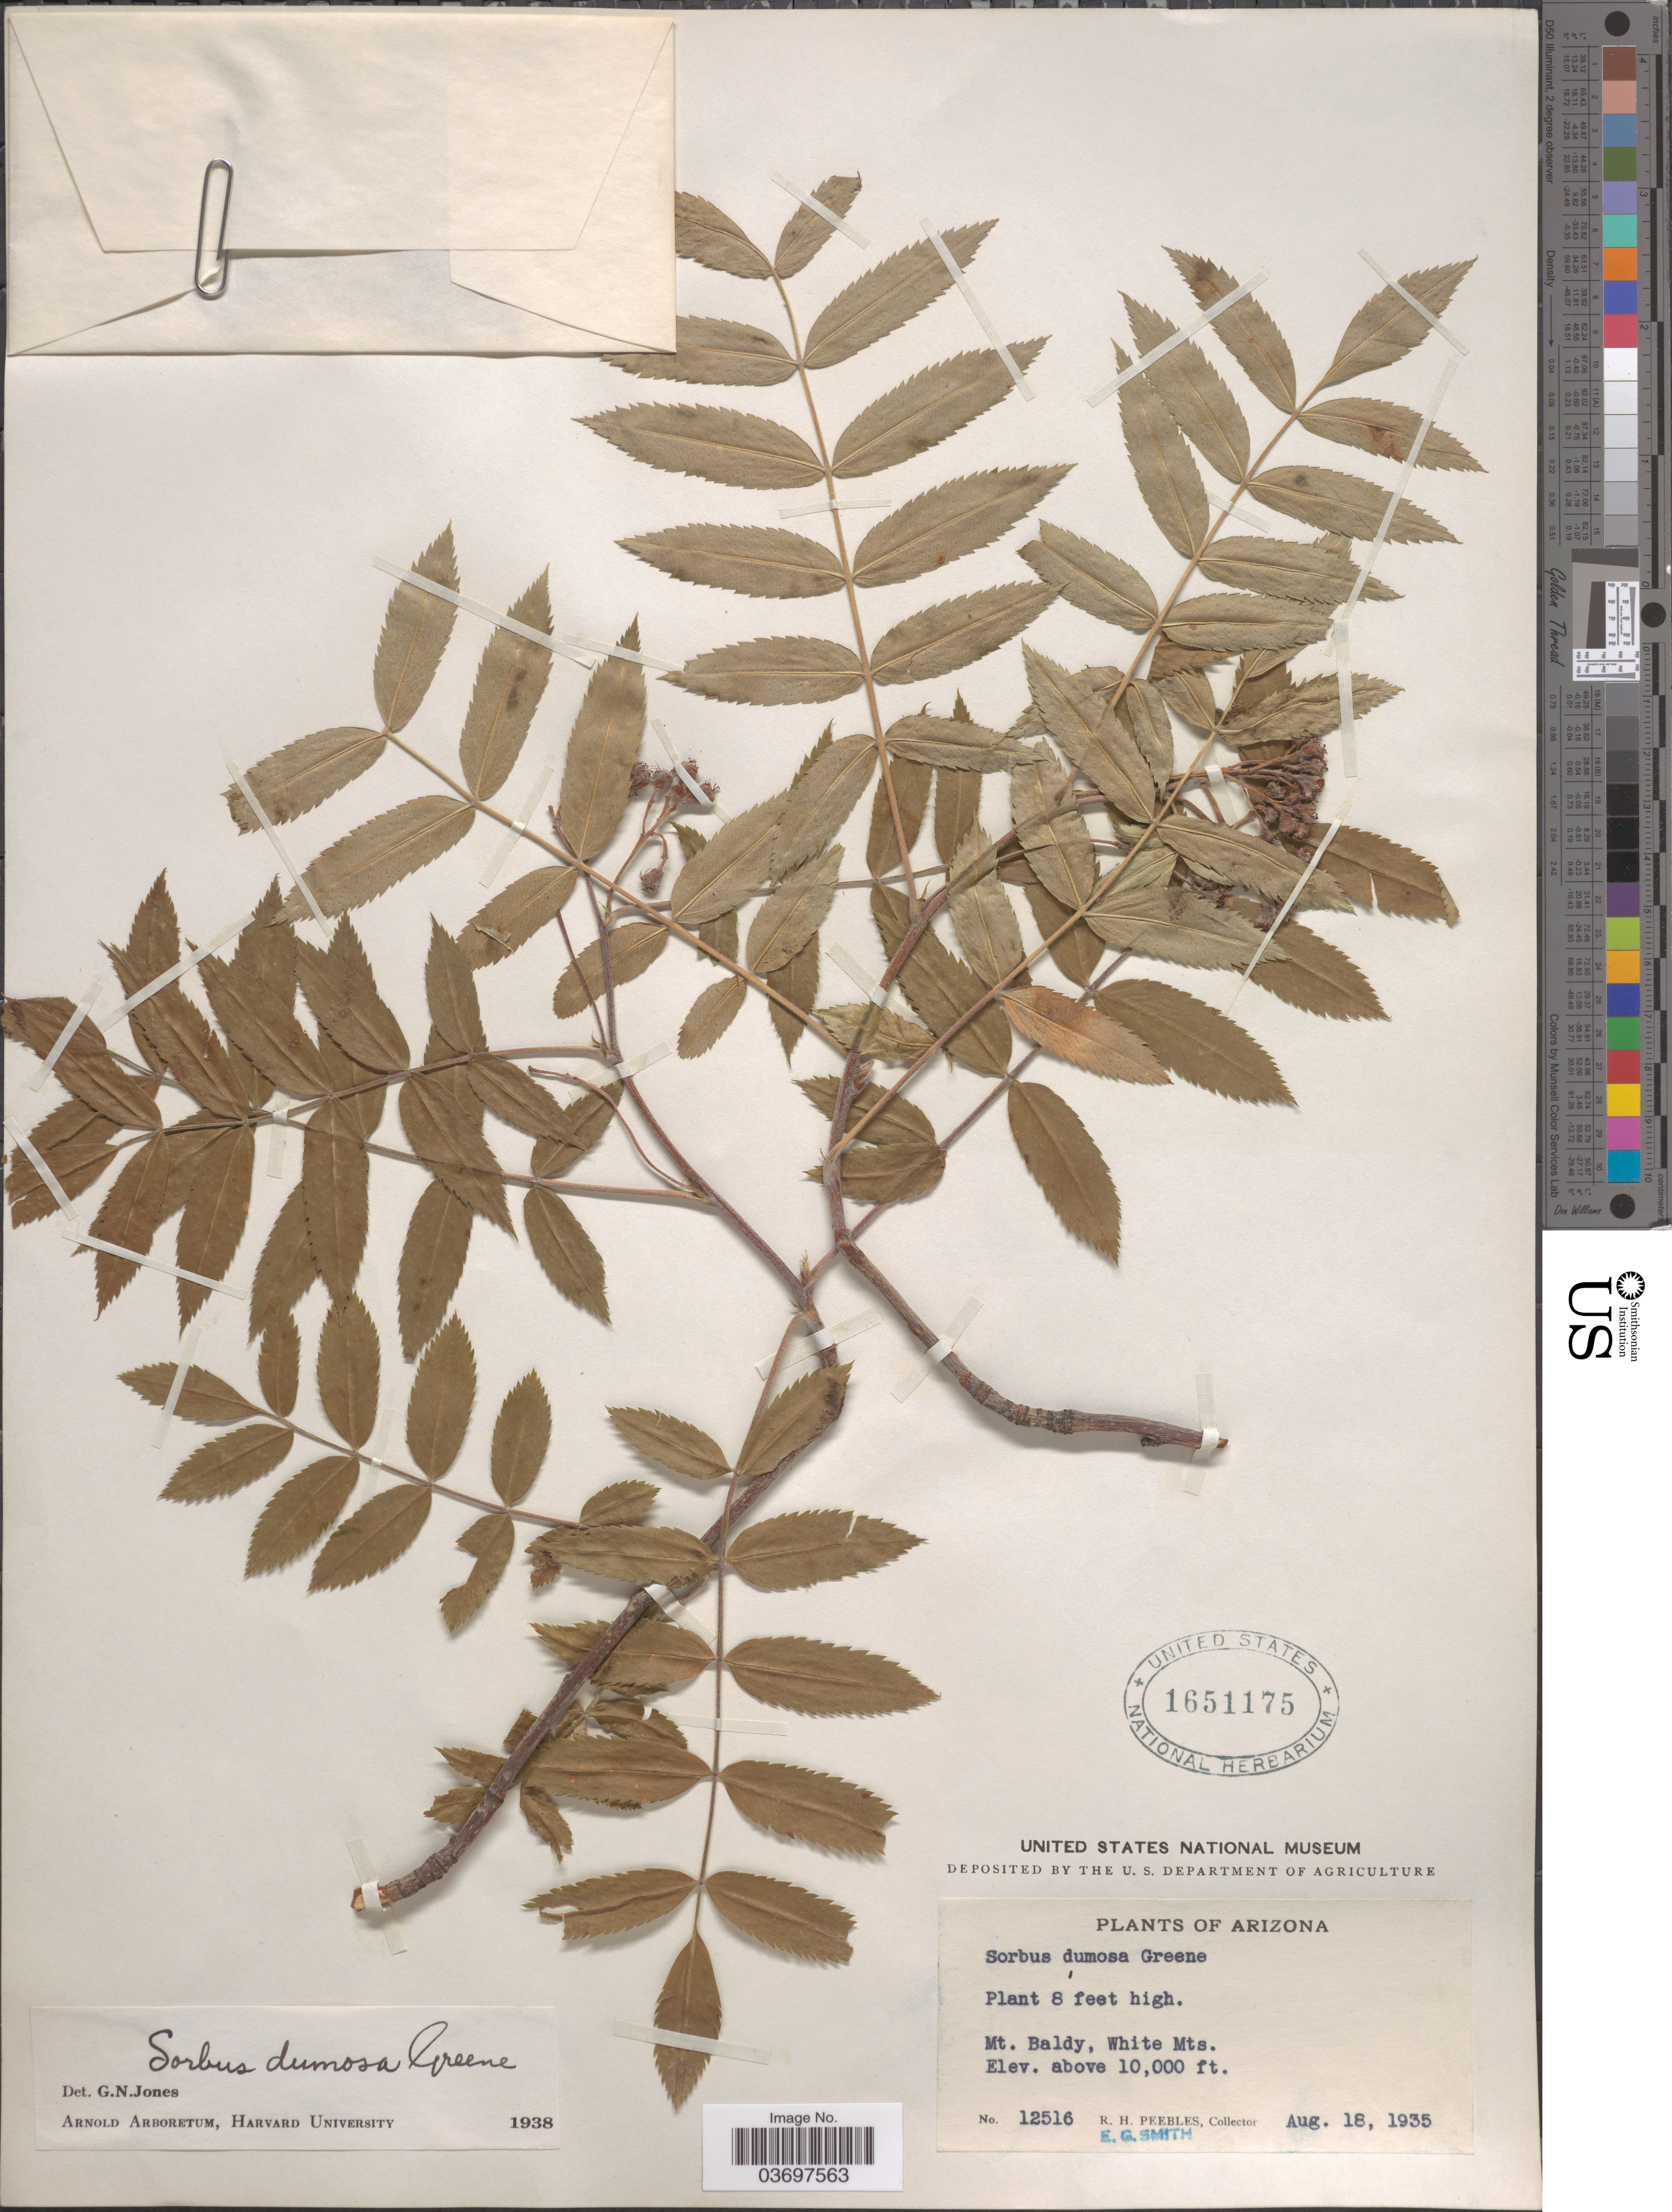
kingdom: Plantae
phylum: Tracheophyta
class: Magnoliopsida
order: Rosales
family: Rosaceae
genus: Sorbus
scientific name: Sorbus dumosa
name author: Greene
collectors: R. H. Peebles & E. G. Smith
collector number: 12516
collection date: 1935-08-18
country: United States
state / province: Arizona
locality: Mt. Baldy, White Mts.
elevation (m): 3048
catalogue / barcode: US 1651175